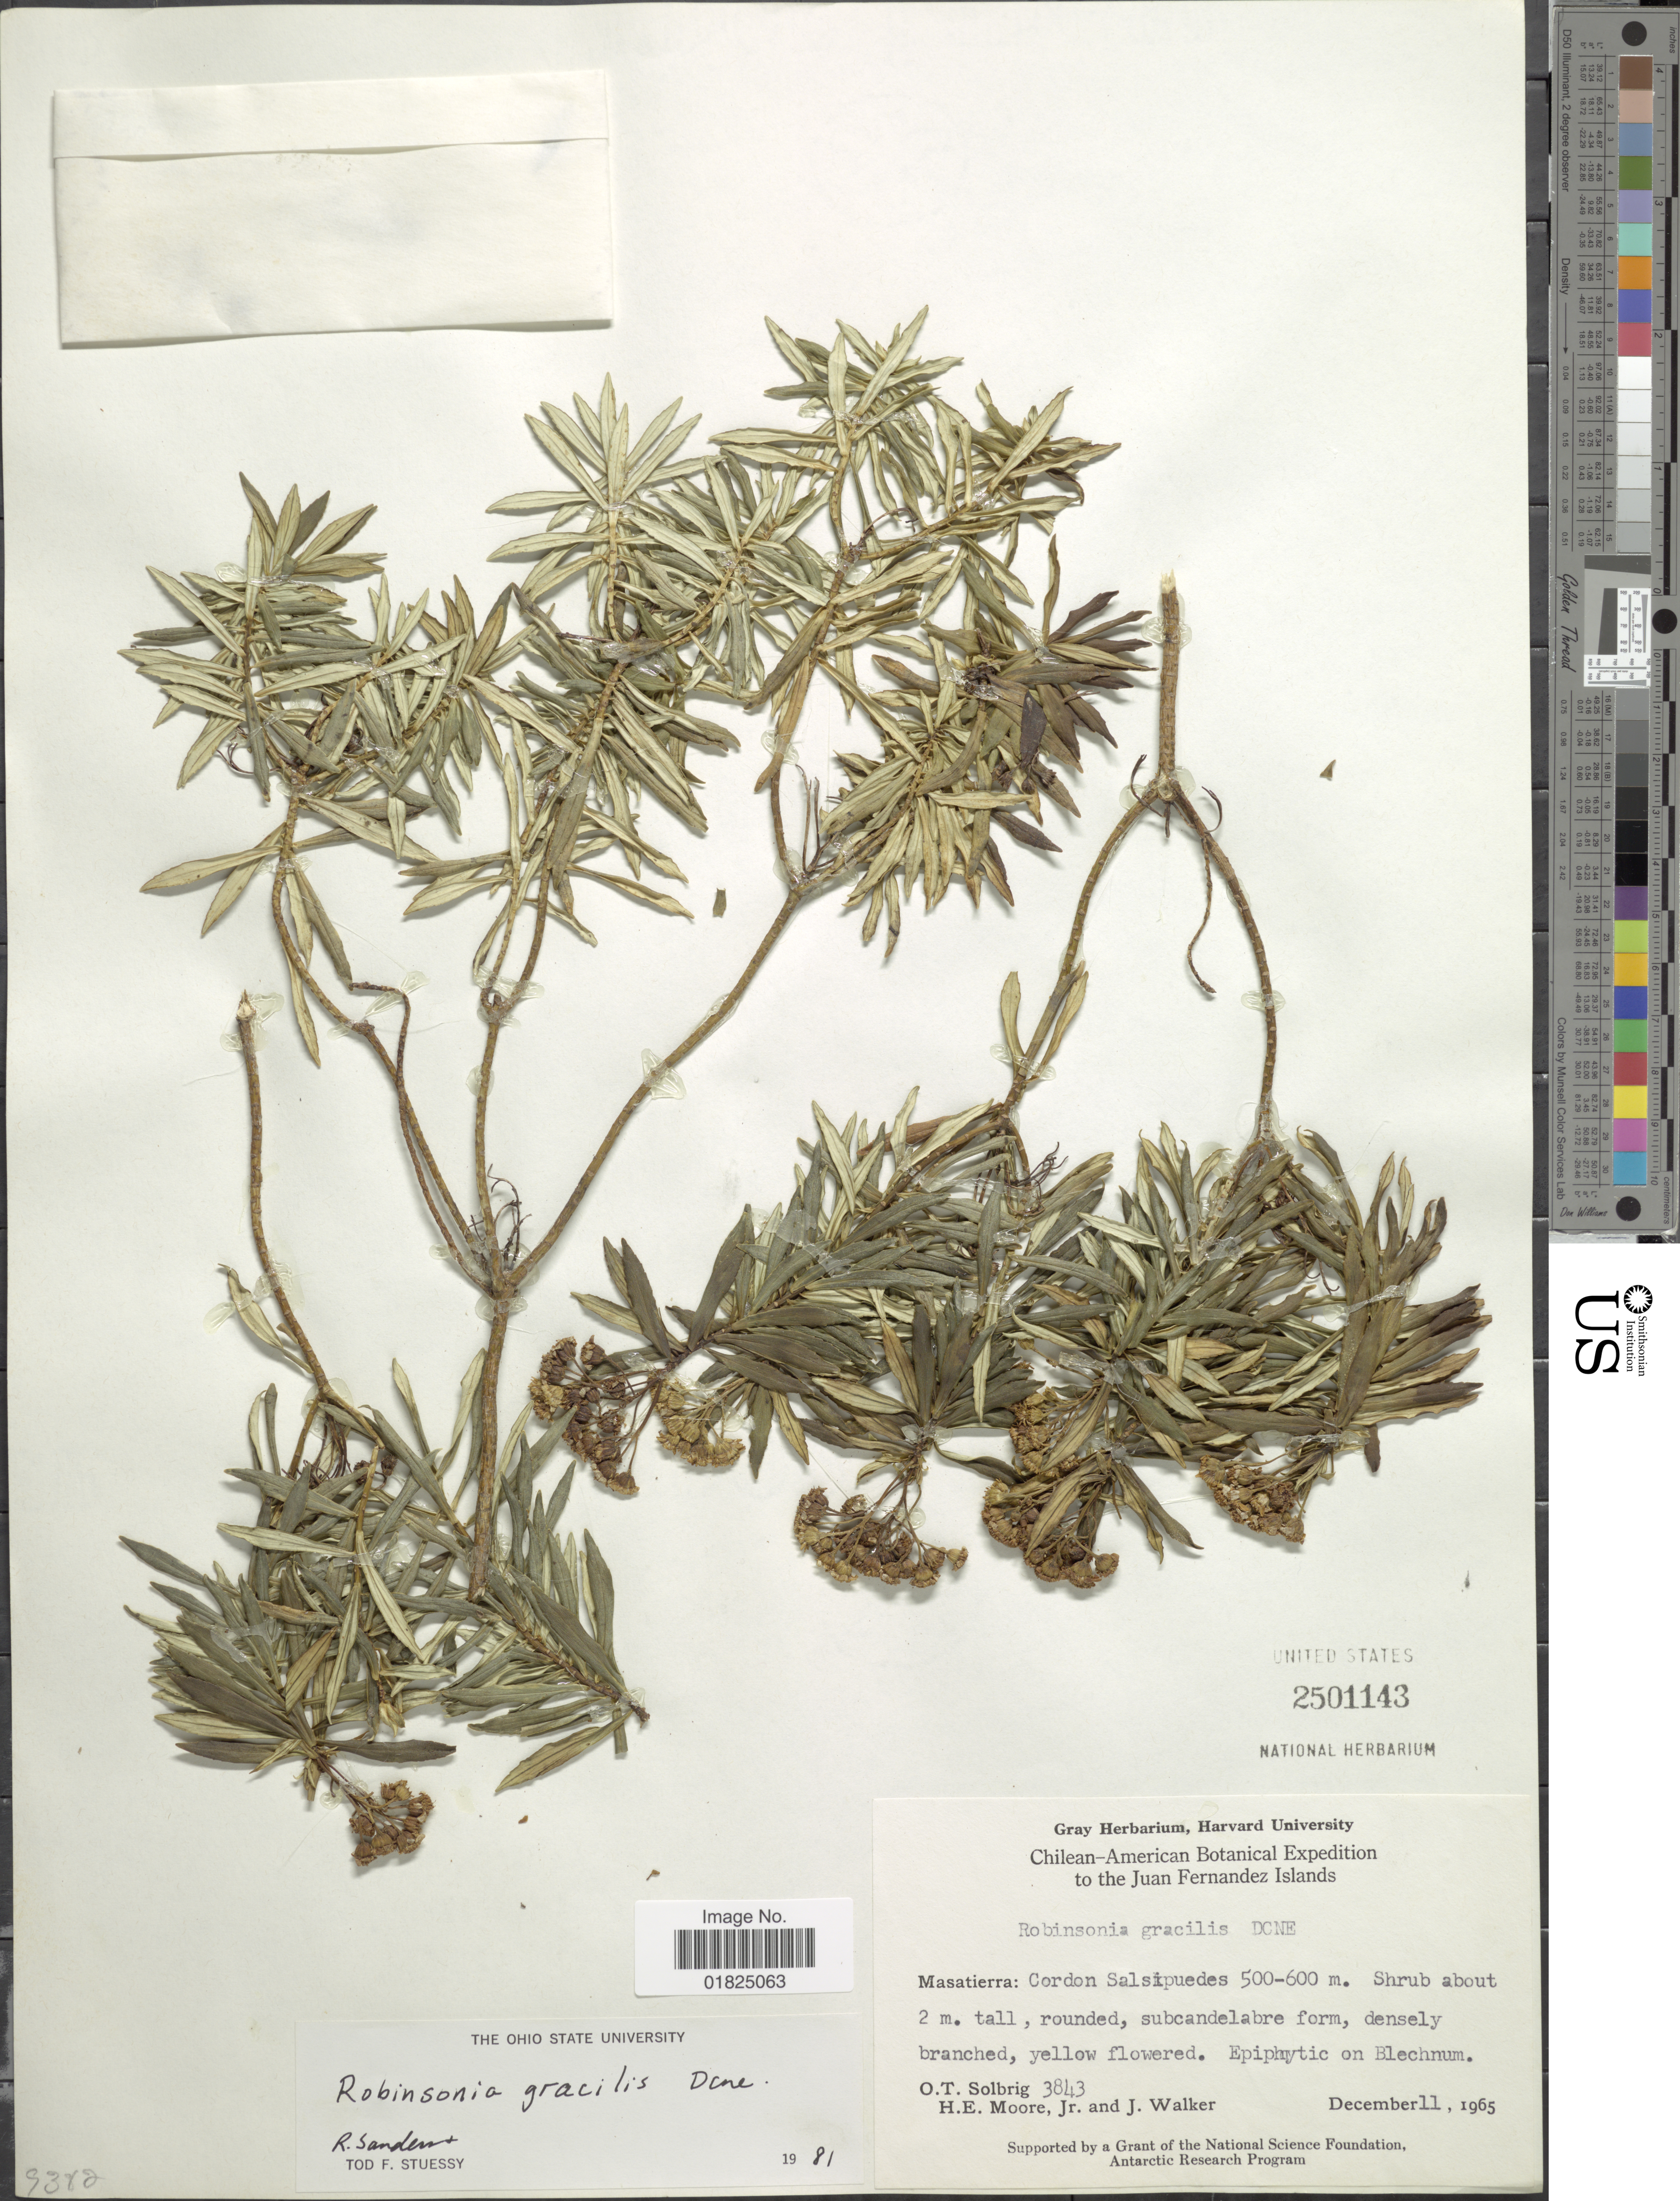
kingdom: Plantae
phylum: Tracheophyta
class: Magnoliopsida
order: Asterales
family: Asteraceae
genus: Robinsonia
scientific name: Robinsonia gracilis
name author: Decne.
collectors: O. T. Solbrig, H. Moore & J. Walker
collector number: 3843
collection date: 1965-12-11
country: Chile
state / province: Valparaíso (V)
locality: Juan Fernandez Islands, Masatierra: Cordon Salsipuedes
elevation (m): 500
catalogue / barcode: US 2501143